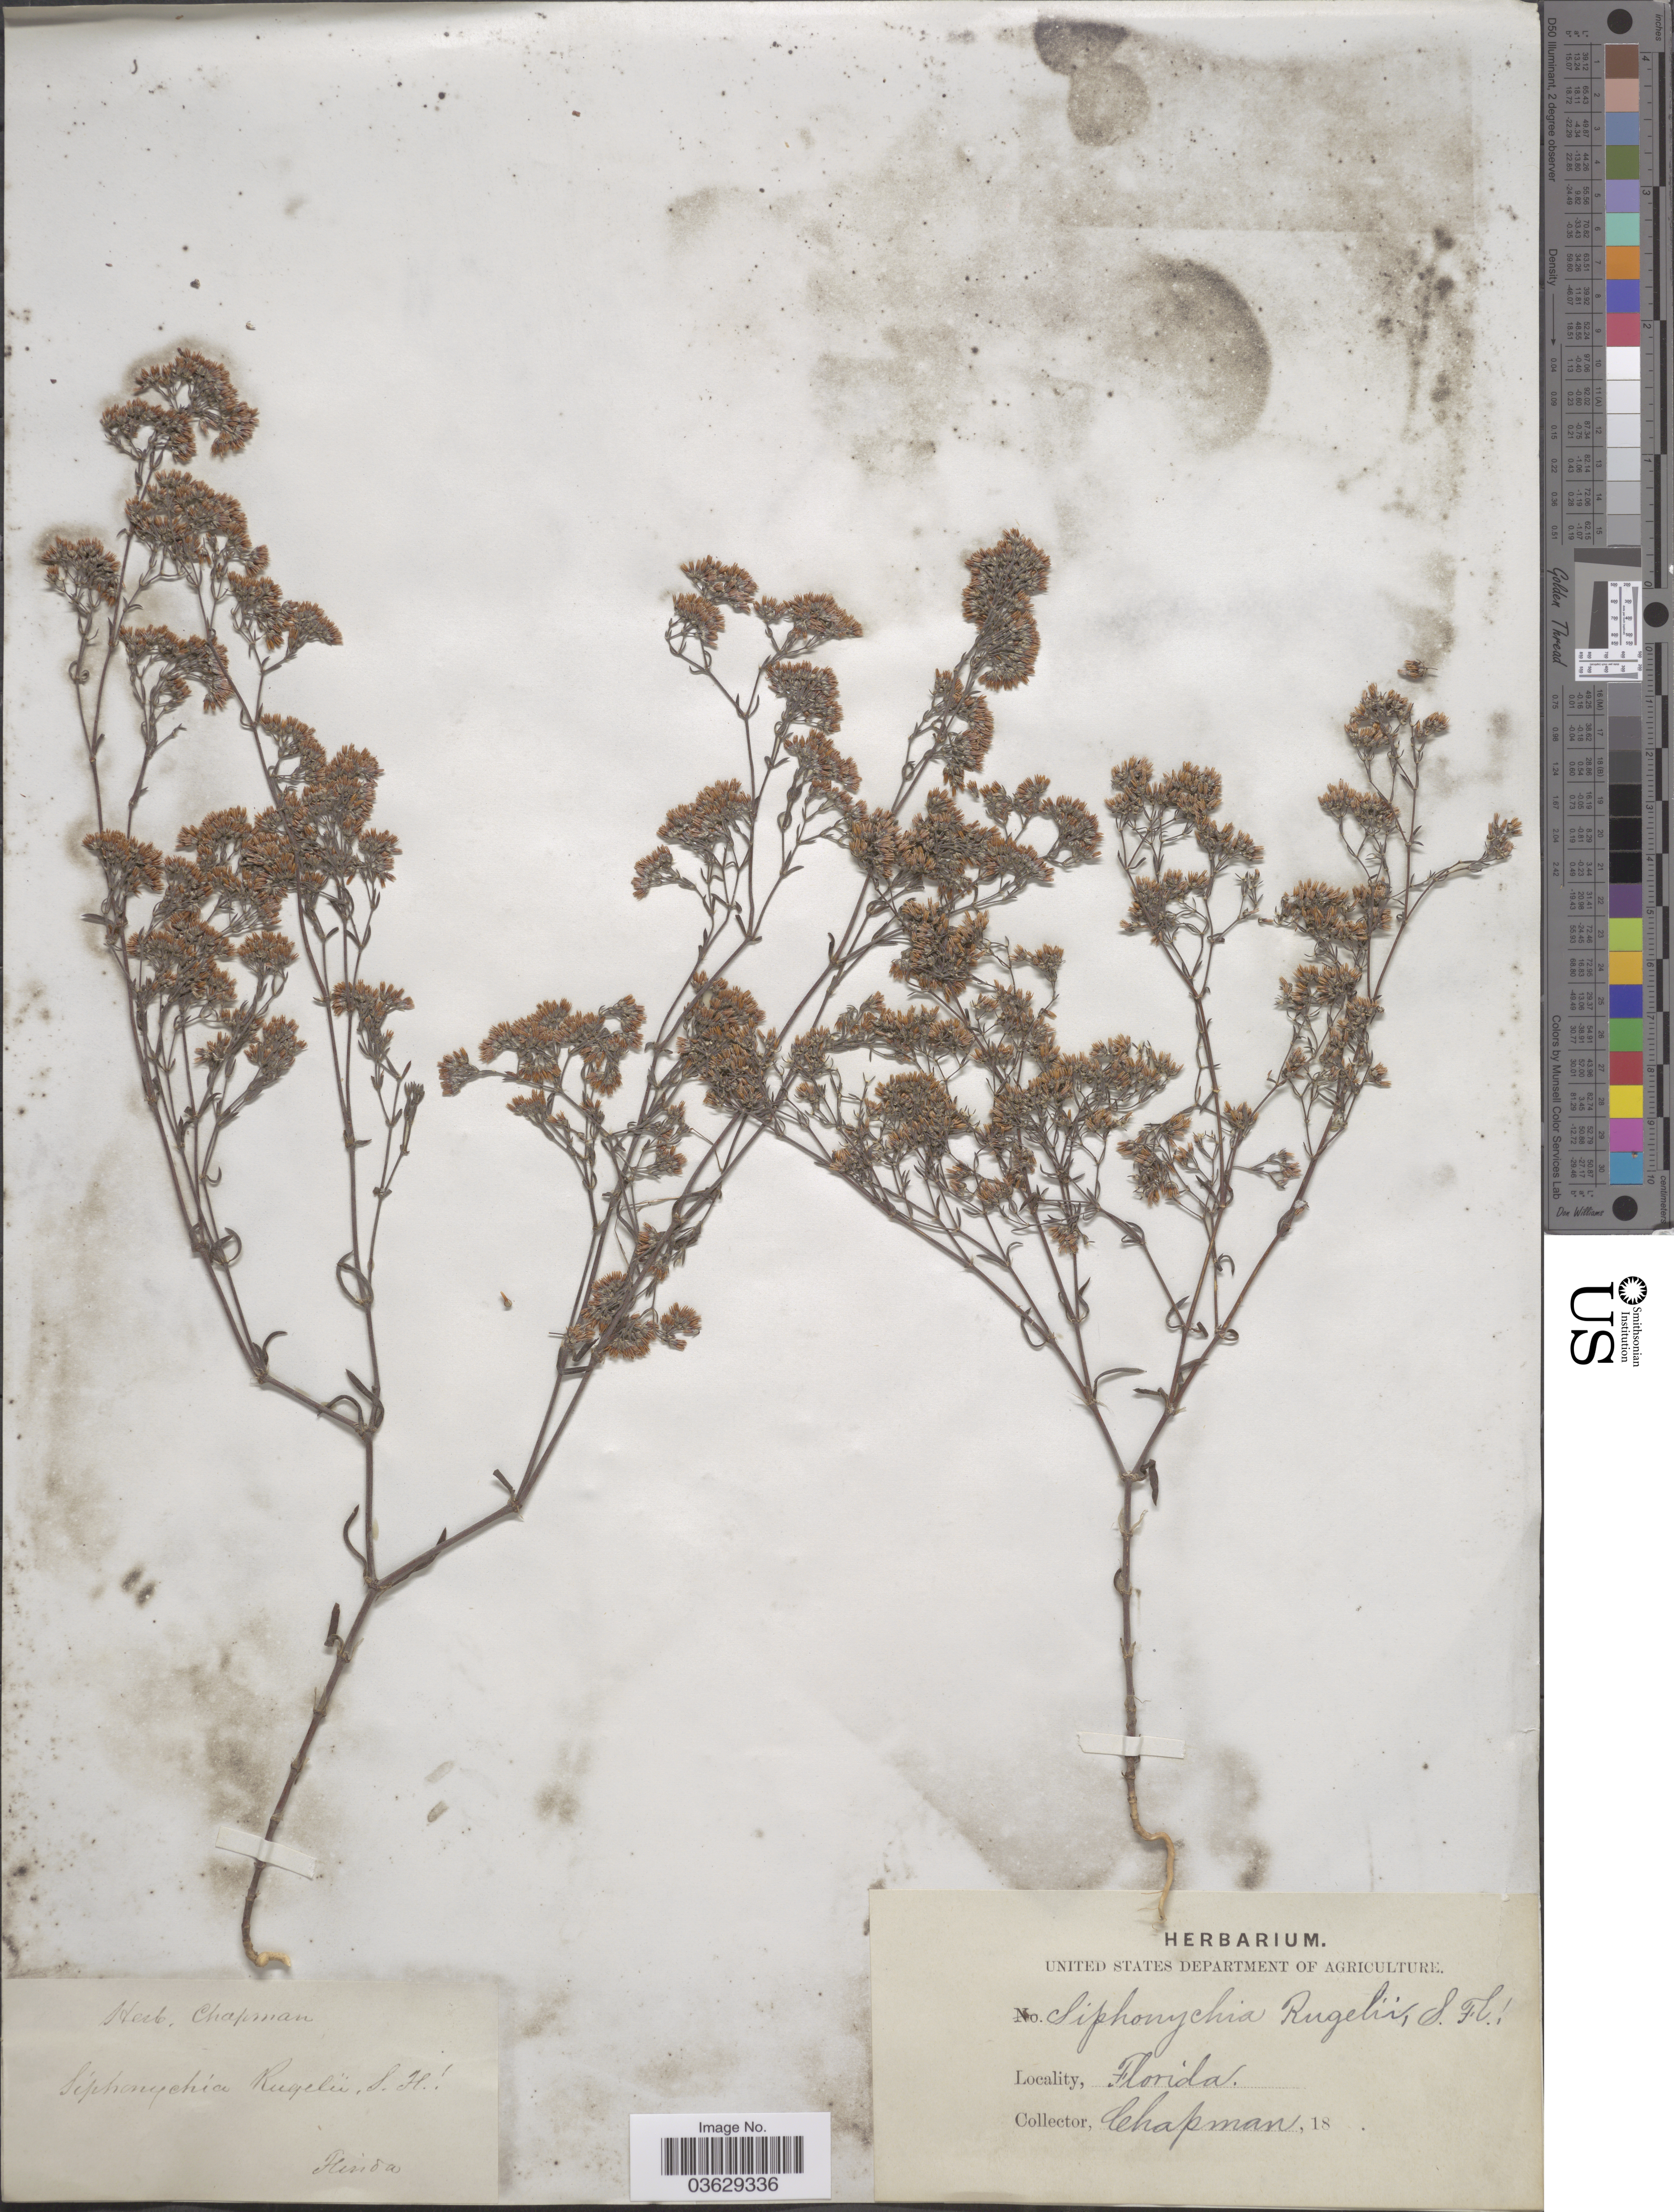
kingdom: Plantae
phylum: Tracheophyta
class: Magnoliopsida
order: Caryophyllales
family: Caryophyllaceae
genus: Paronychia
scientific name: Paronychia rugelii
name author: (Chapm.) Shuttlew. ex Chapm.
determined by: Strong, Mark T., (BOT), Smithsonian Institution - National Museum of Natural History (UNITED STATES)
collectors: A. Chapman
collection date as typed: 18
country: United States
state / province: Florida